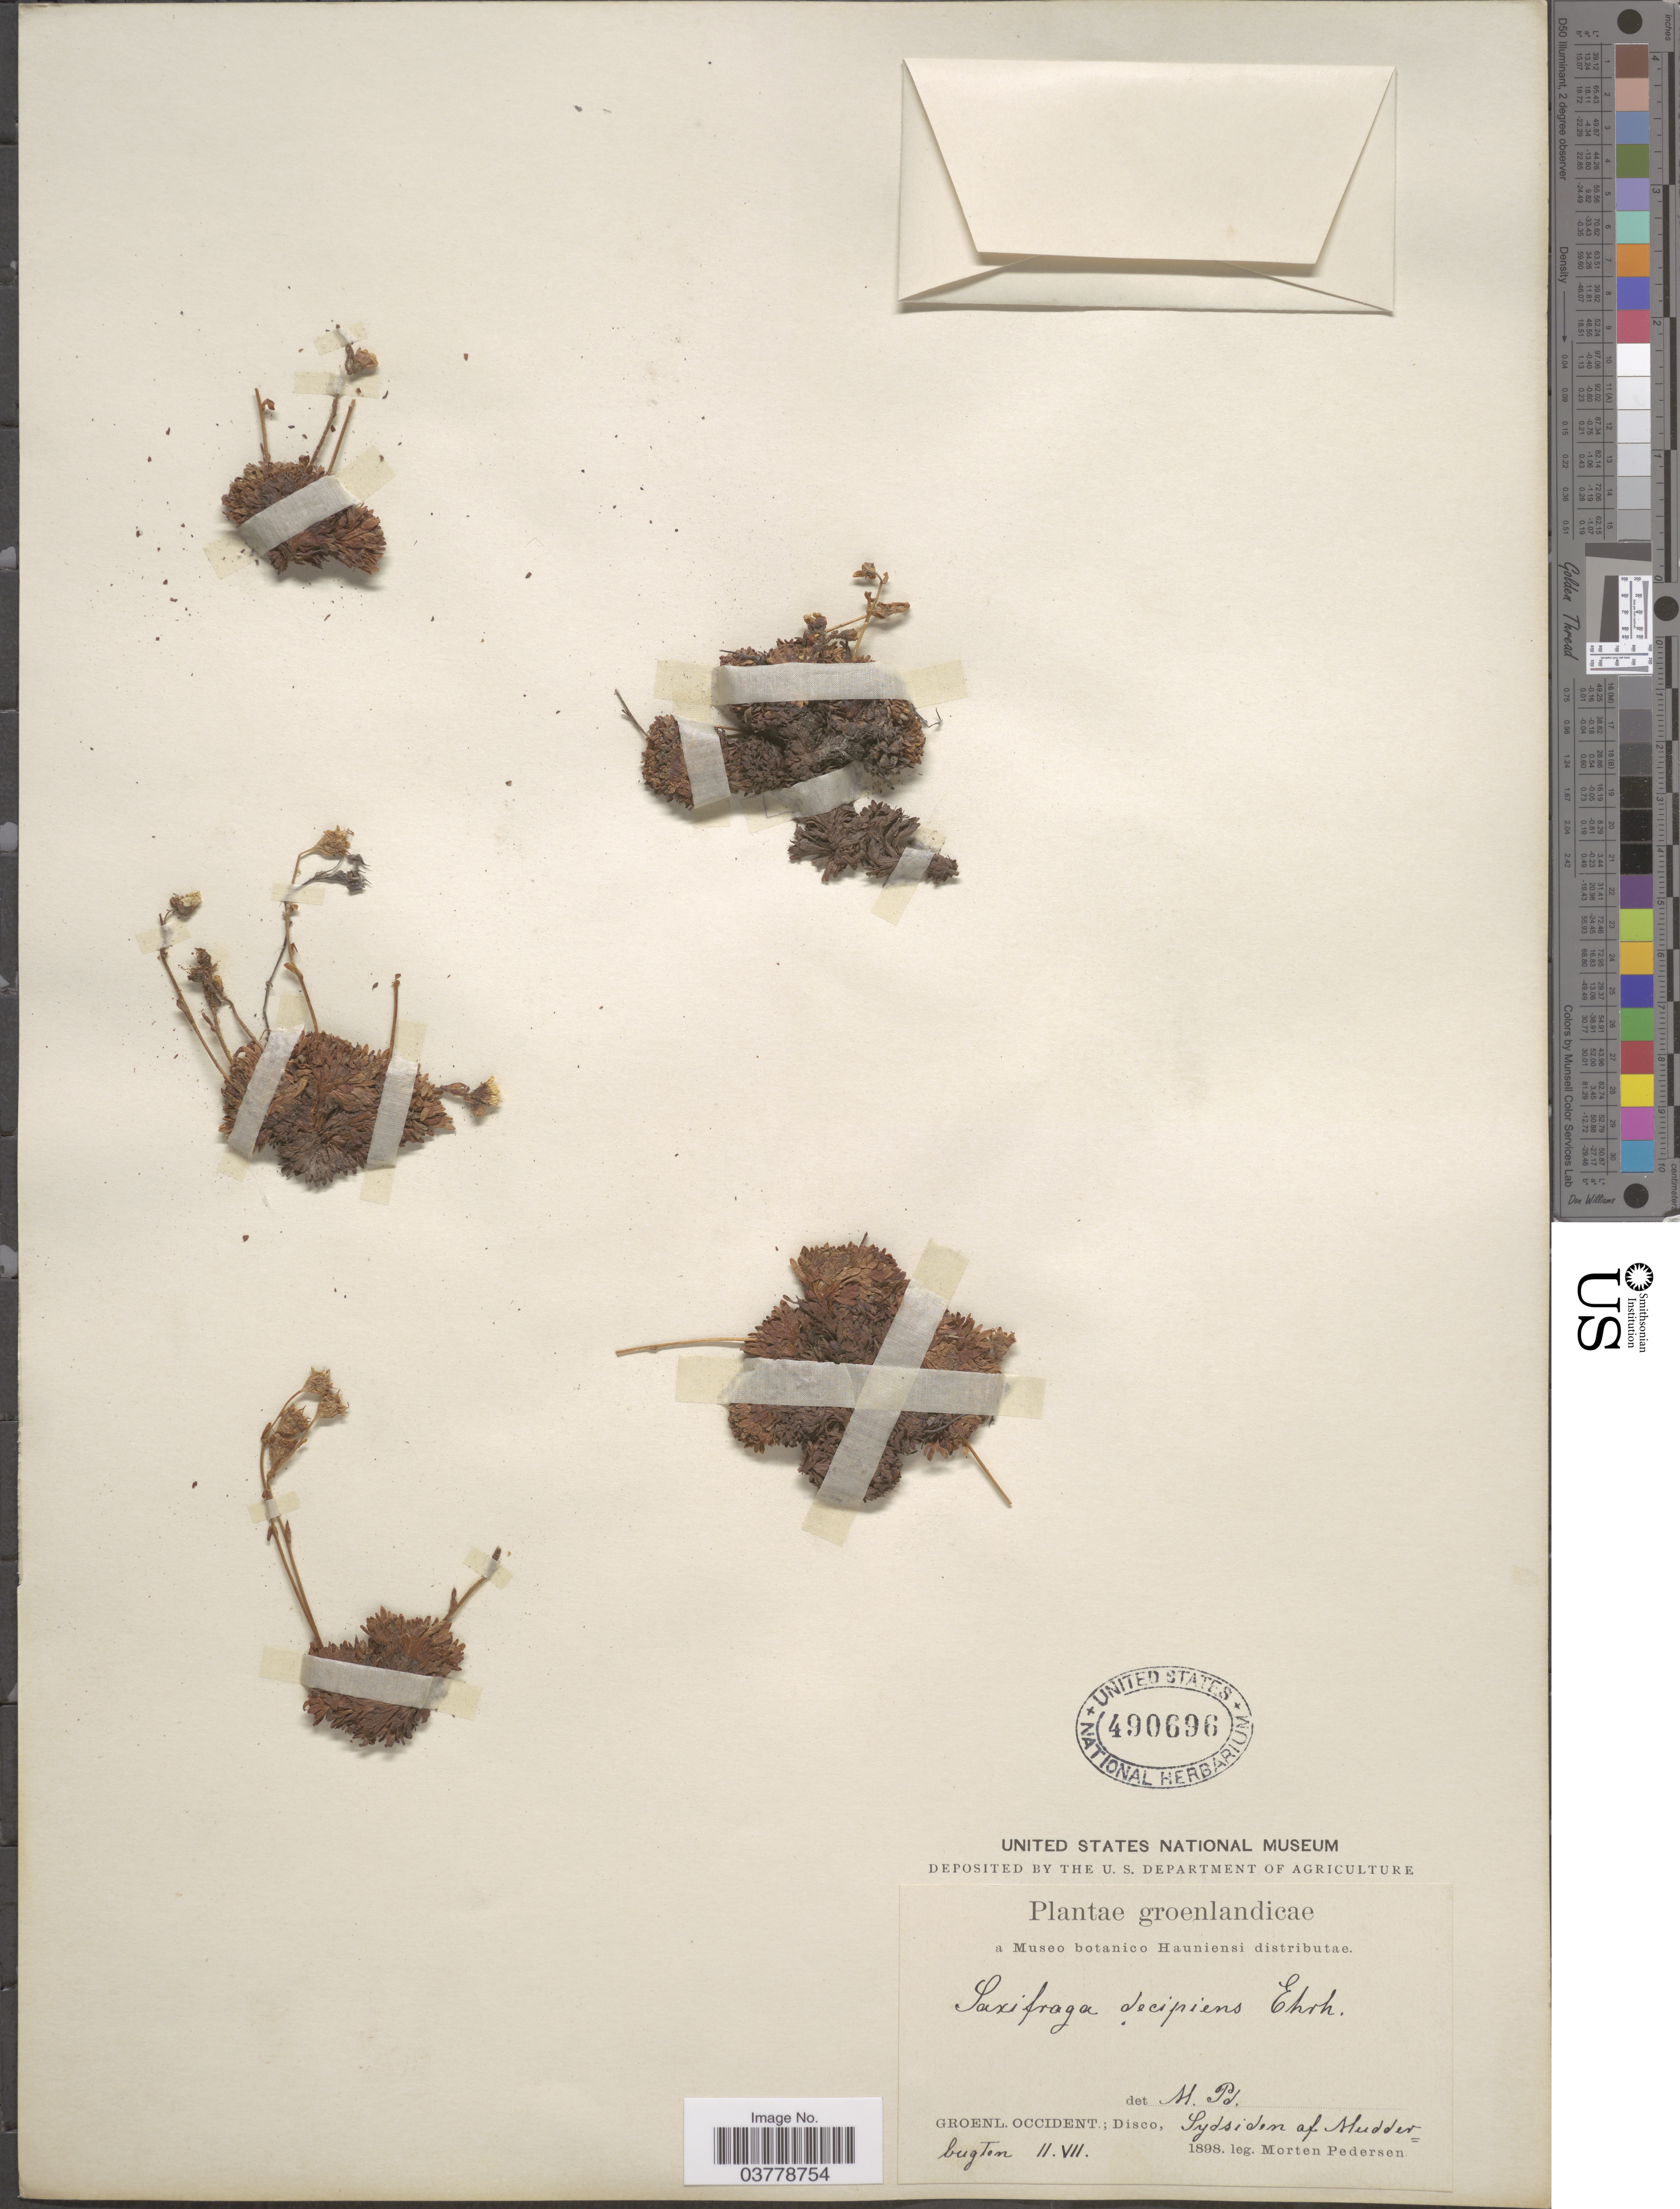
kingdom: Plantae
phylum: Tracheophyta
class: Magnoliopsida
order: Saxifragales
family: Saxifragaceae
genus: Saxifraga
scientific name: Saxifraga decipiens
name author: Ehrh.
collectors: M. Pedersen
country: Greenland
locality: Groenl. Occident.; Disco, Sydsiden af Mudderbugten.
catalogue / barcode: US 490696